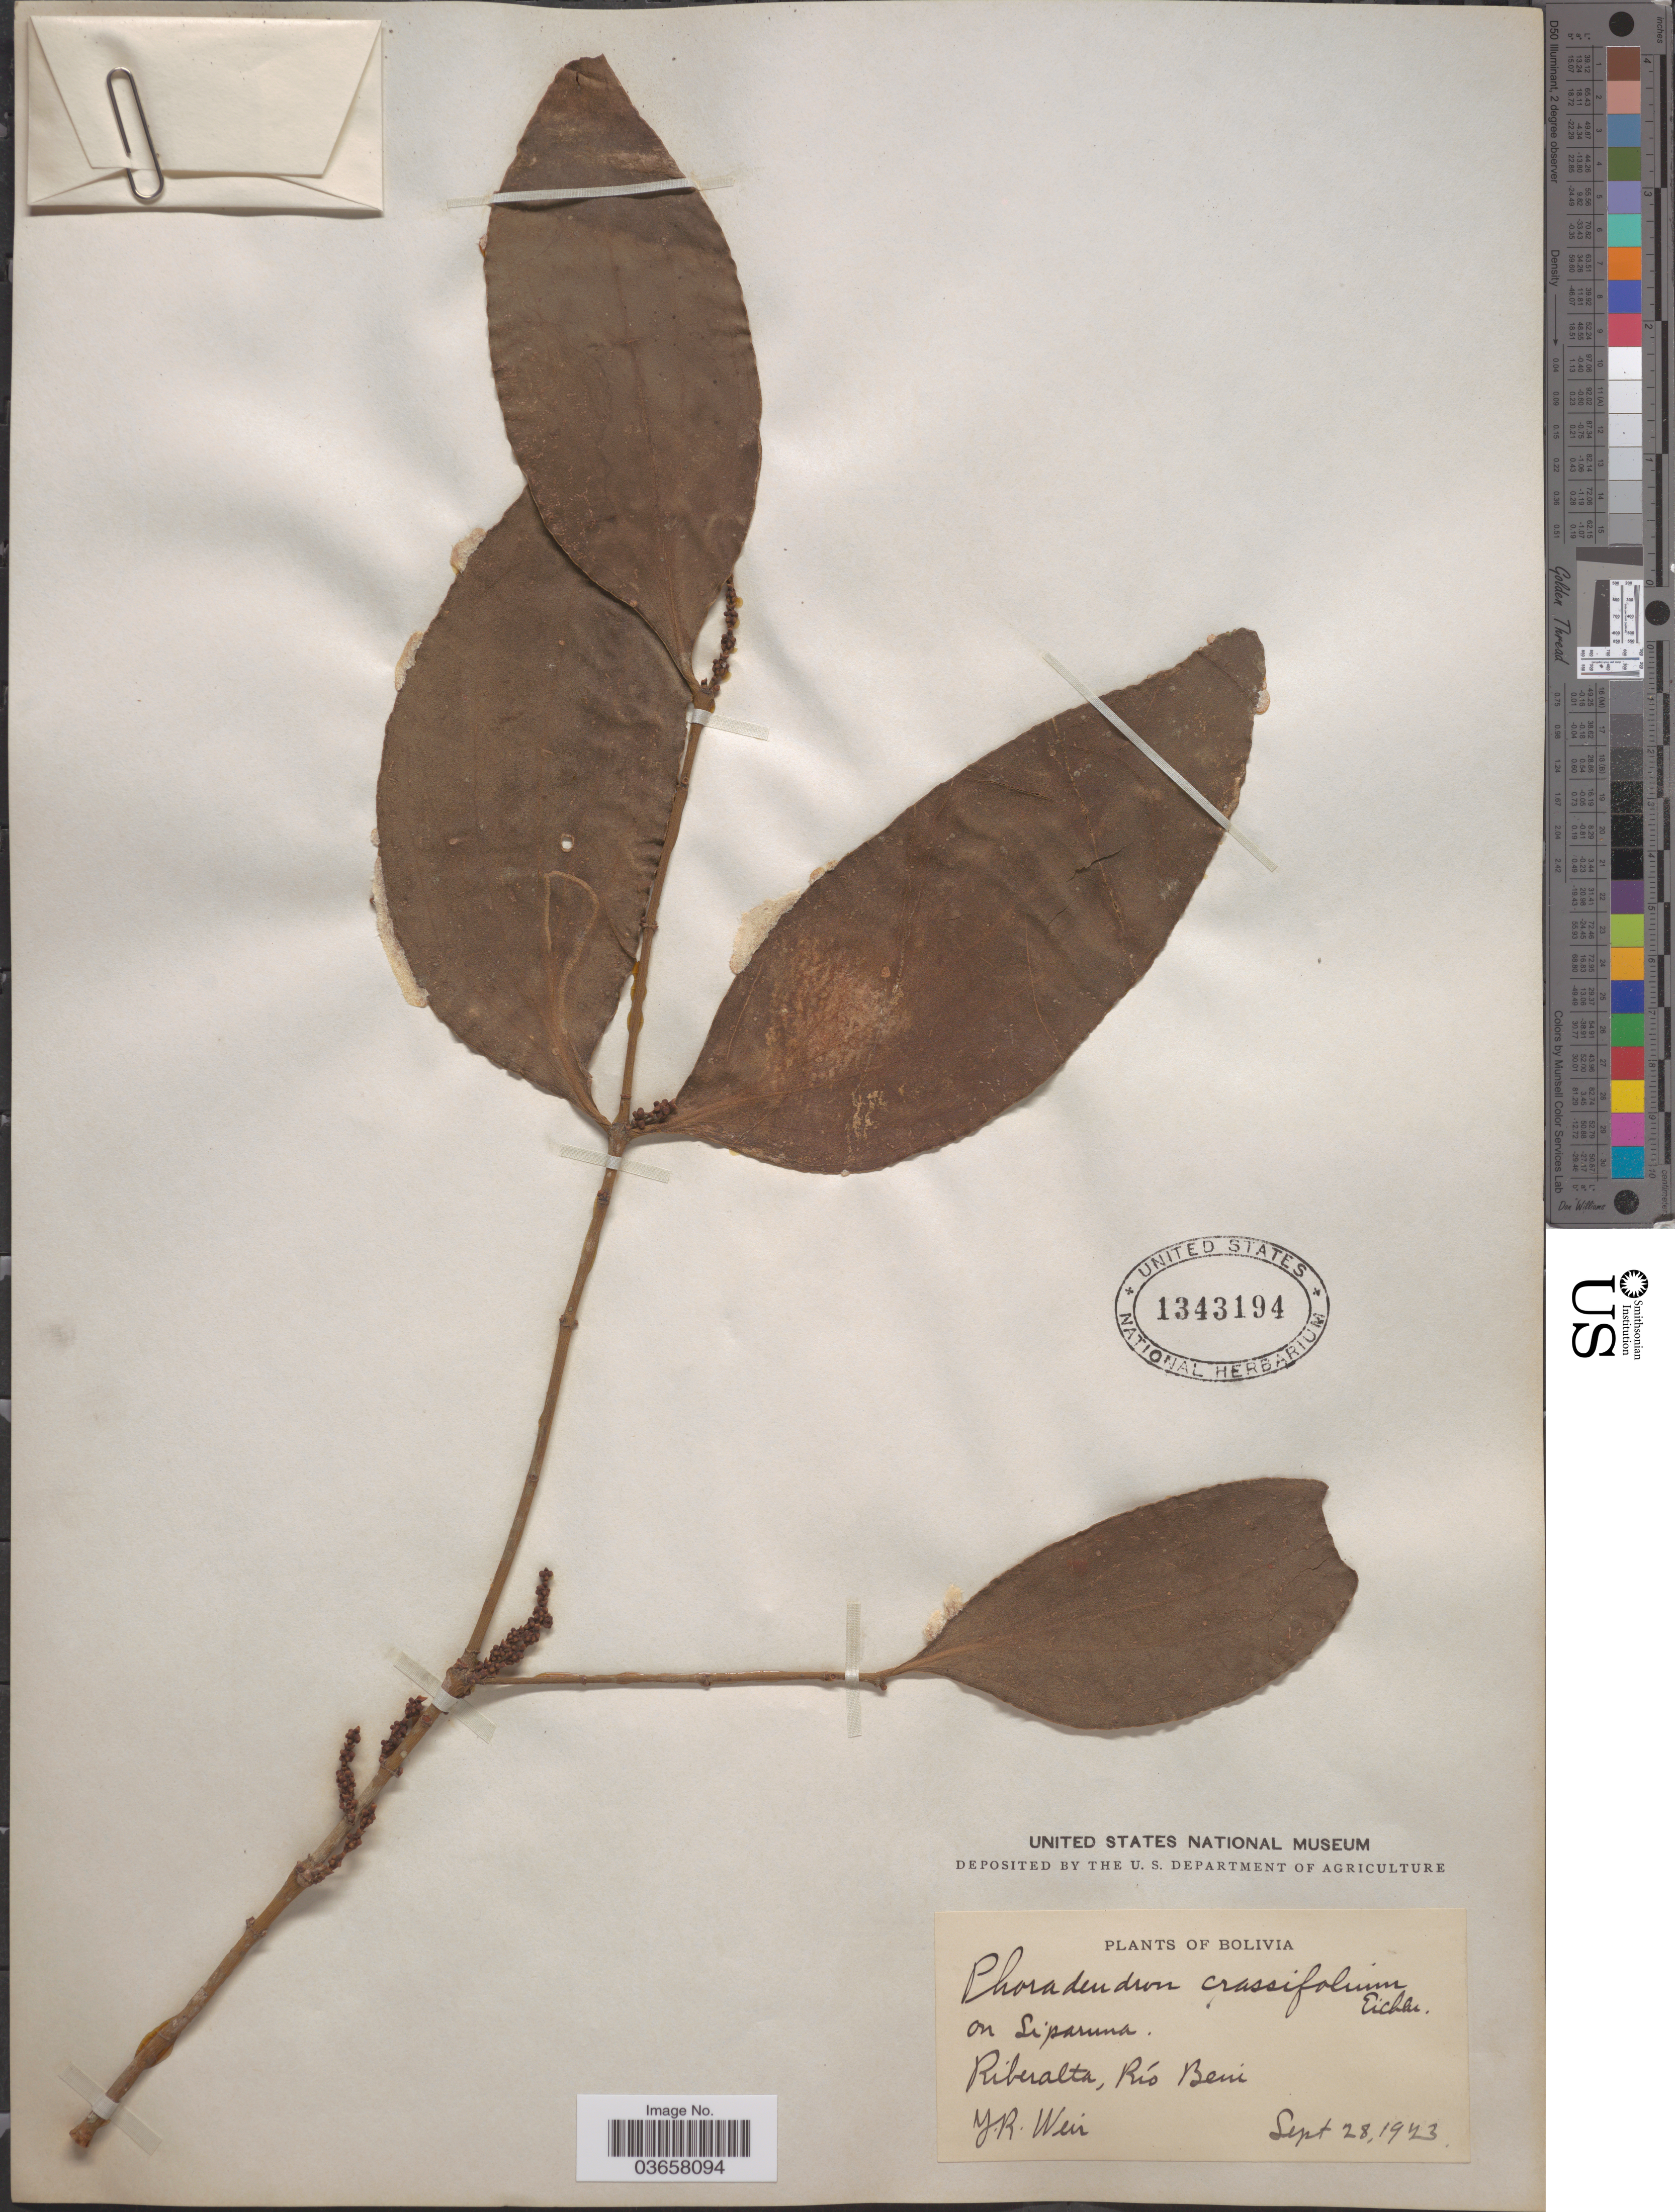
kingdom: Plantae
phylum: Tracheophyta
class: Magnoliopsida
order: Santalales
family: Viscaceae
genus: Phoradendron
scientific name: Phoradendron crassifolium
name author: (Pohl ex DC.) Eichler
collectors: J. Weir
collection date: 1943-09-28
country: Bolivia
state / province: Beni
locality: Riberalta, Río Beni.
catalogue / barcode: US 1343194